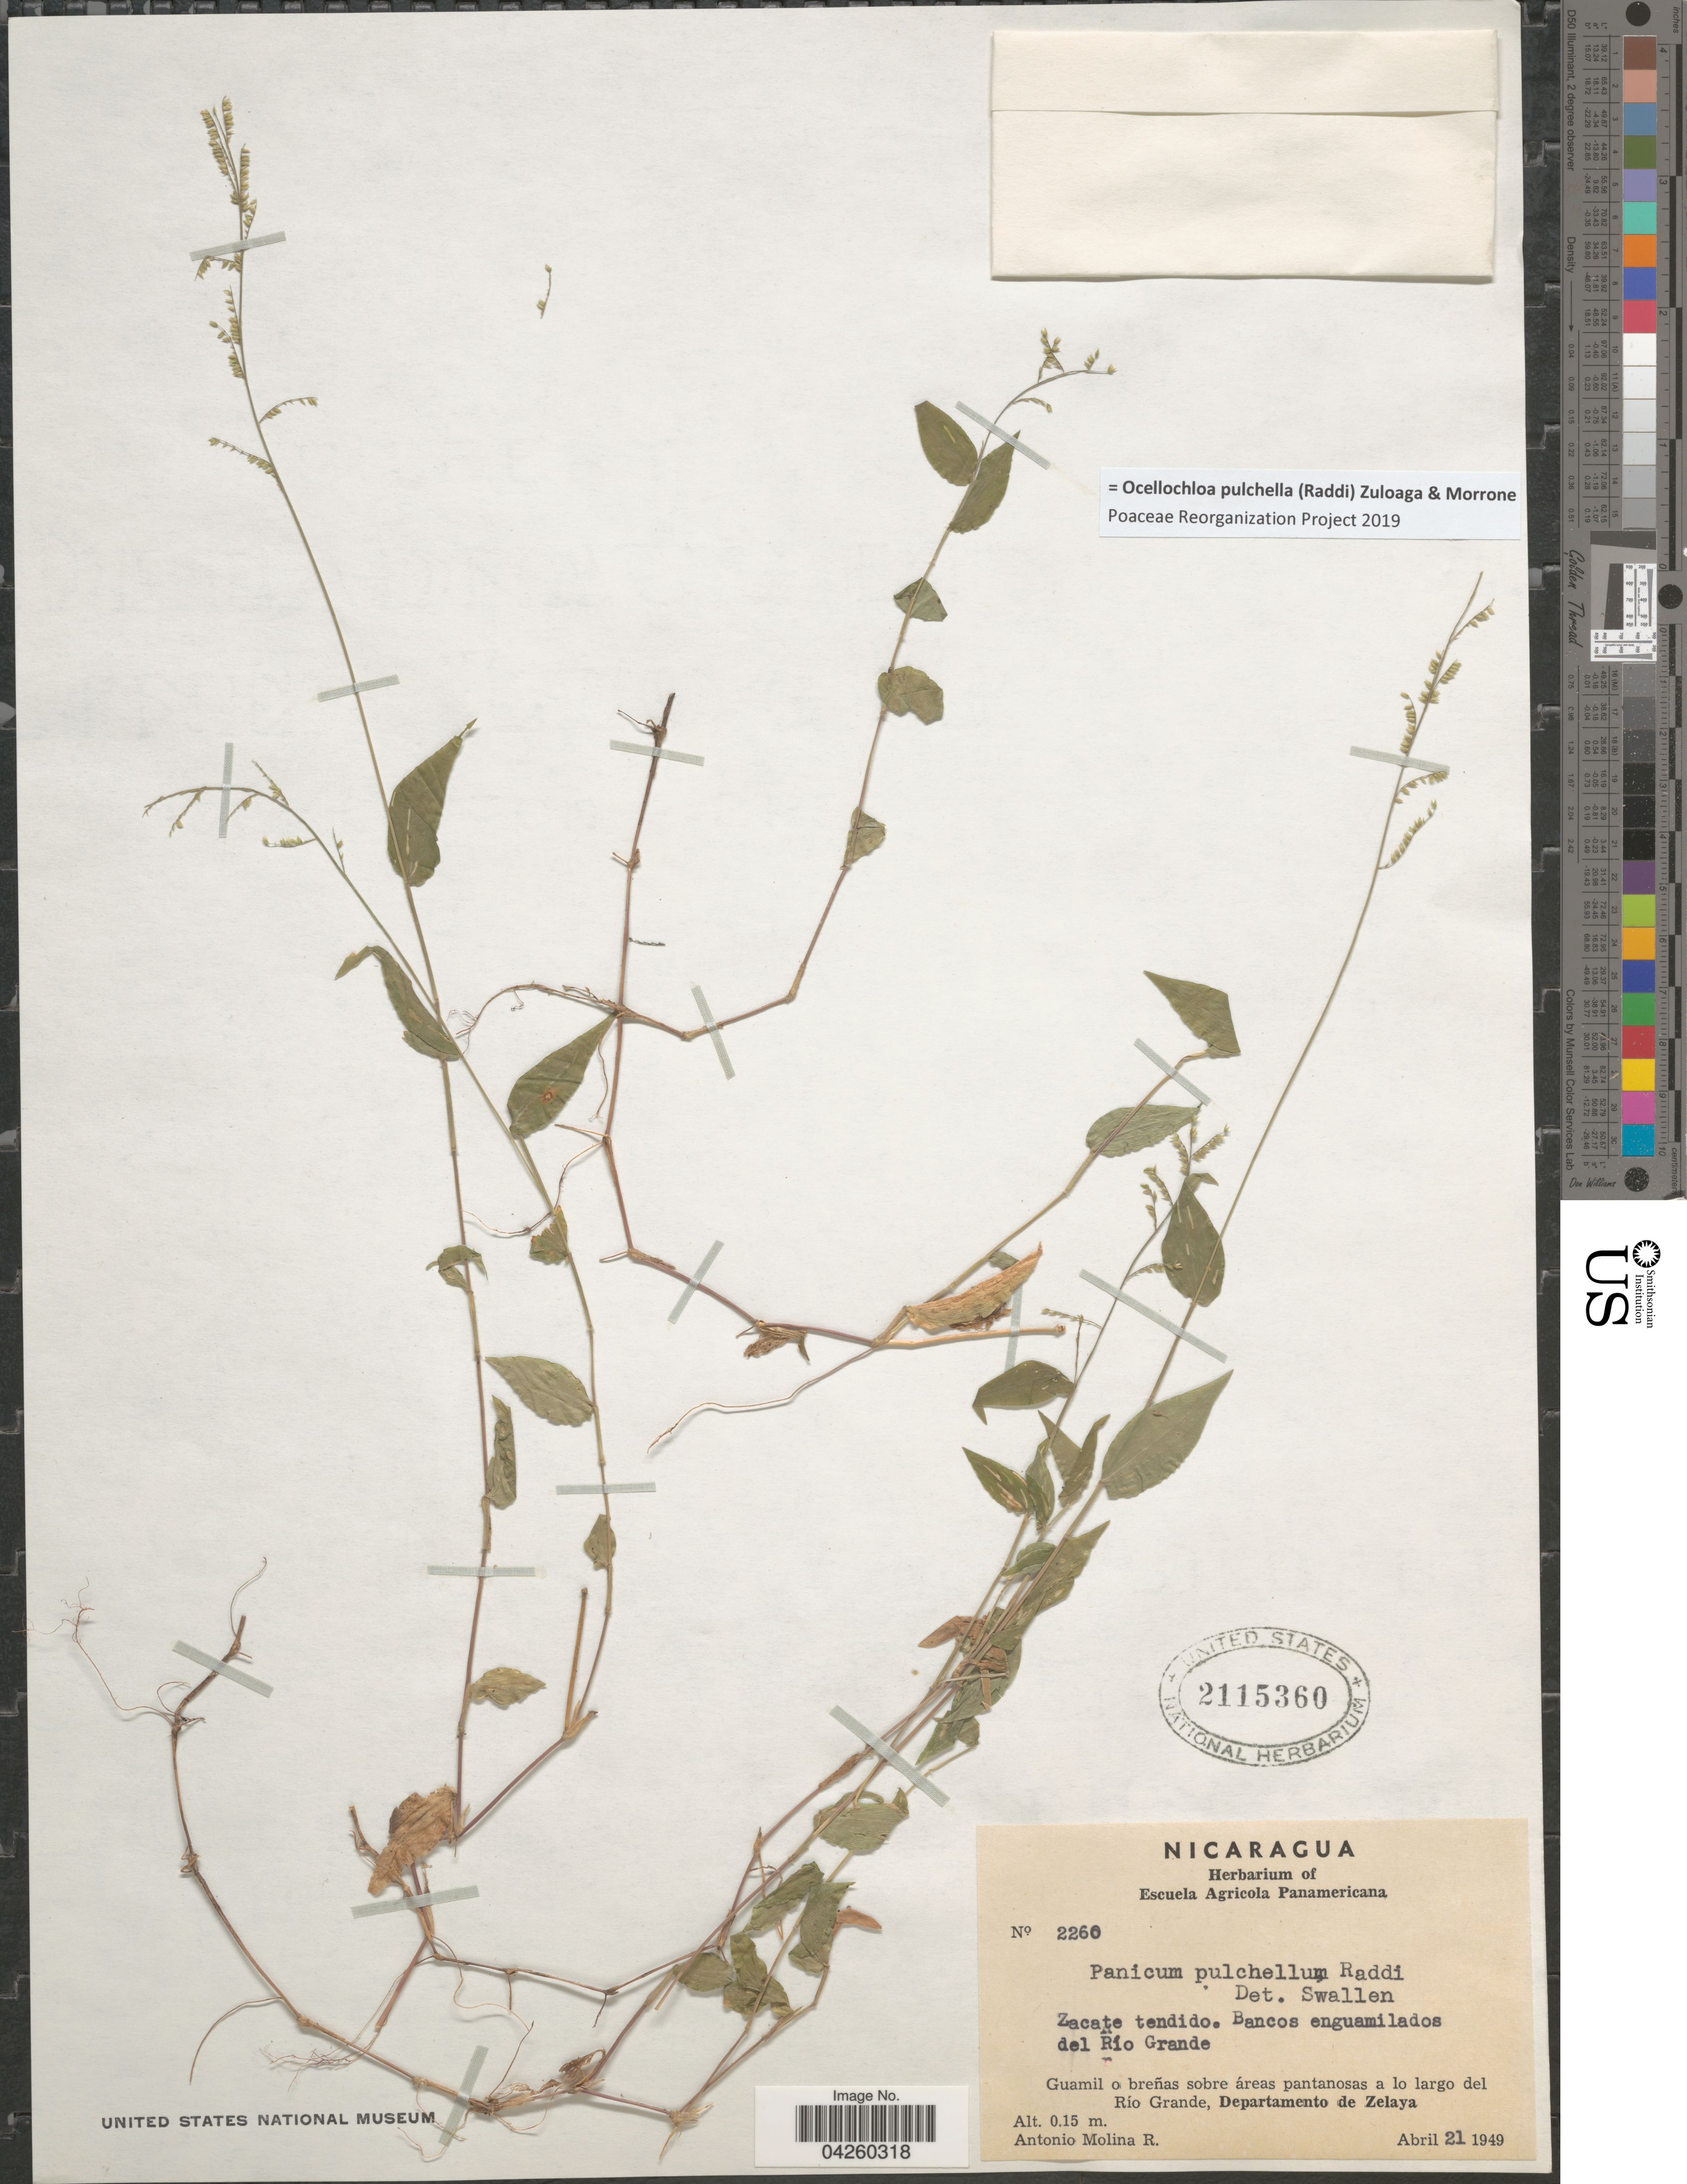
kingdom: Plantae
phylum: Tracheophyta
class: Liliopsida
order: Poales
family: Poaceae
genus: Ocellochloa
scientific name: Ocellochloa pulchella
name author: (Raddi) Zuloaga & Morrone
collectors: A. Molina R.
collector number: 2260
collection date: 1949-04-21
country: Nicaragua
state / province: Atlántico Sur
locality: Zacate tendido. Bancos enguamilados del Río Grande. Guamil o breñas sobre áreas pantanosas a lo largo del Río Grande, Departamento de Zelaya.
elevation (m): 0.15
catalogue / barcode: US 2115360